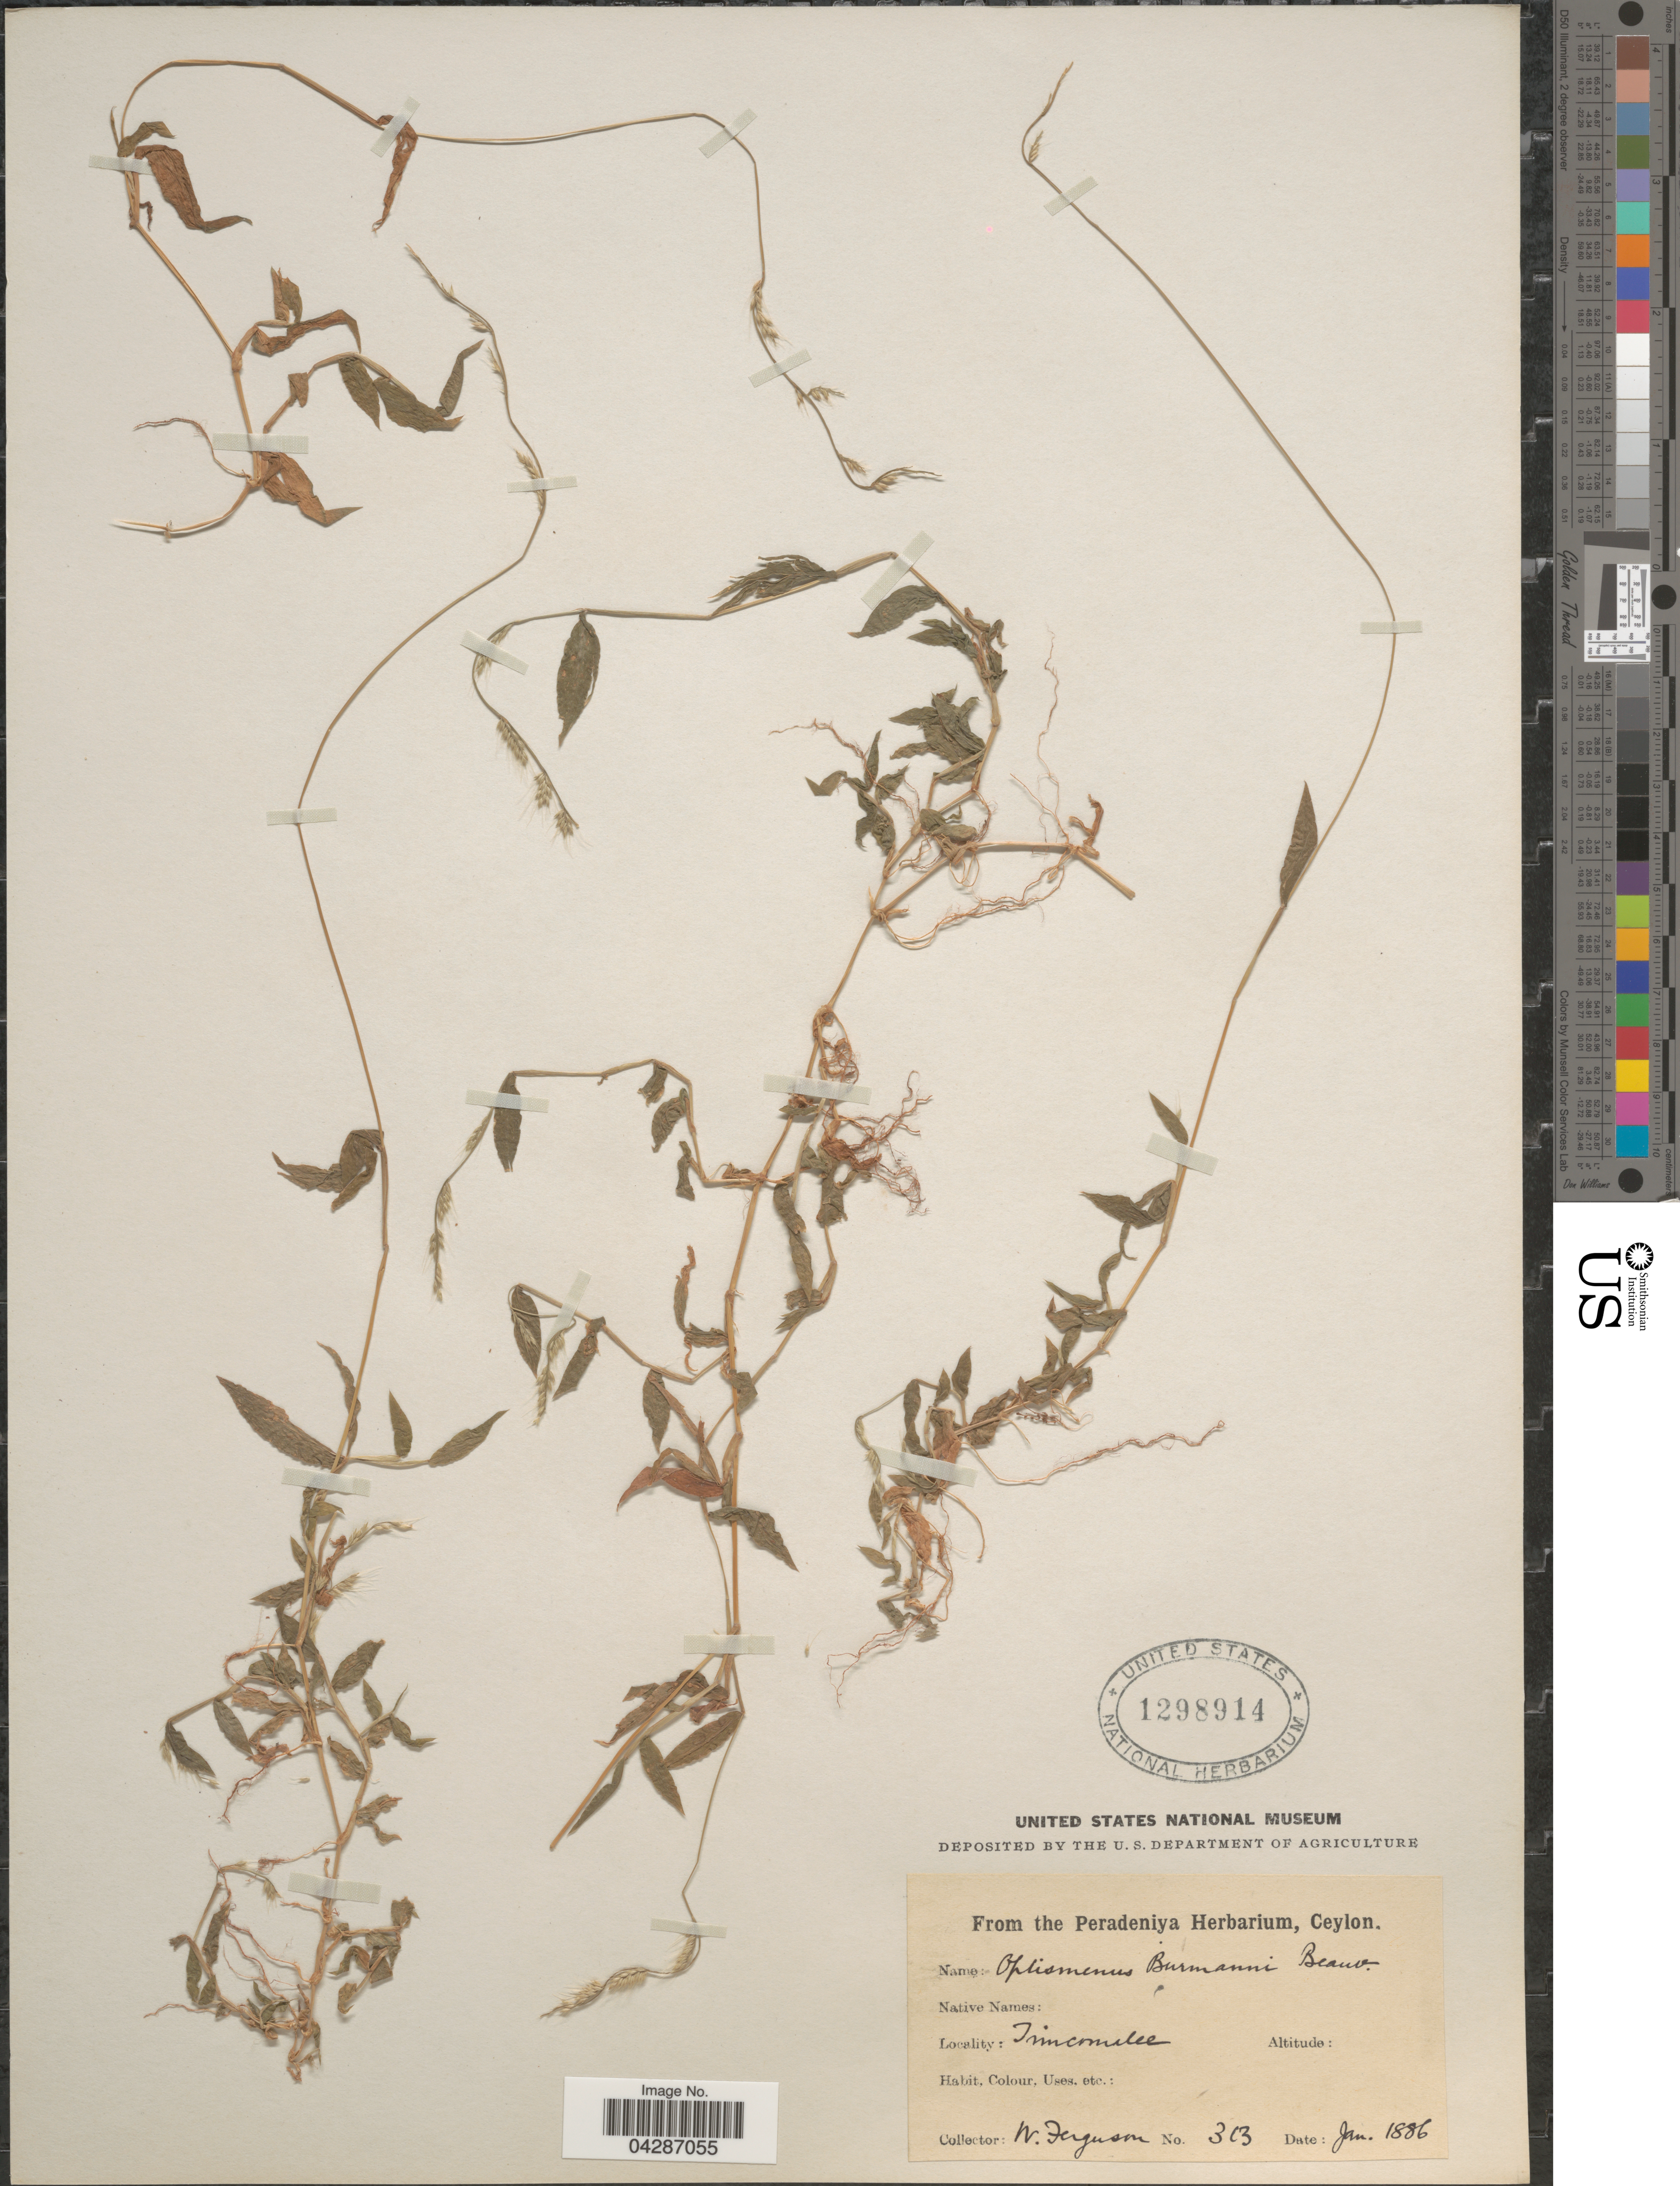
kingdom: Plantae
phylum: Tracheophyta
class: Liliopsida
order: Poales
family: Poaceae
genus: Oplismenus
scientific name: Oplismenus burmannii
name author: (Retz.) P. Beauv.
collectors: W. Ferguson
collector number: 313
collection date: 1886-01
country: Sri Lanka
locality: Ceylon. Trincomalee.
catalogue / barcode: US 1298914